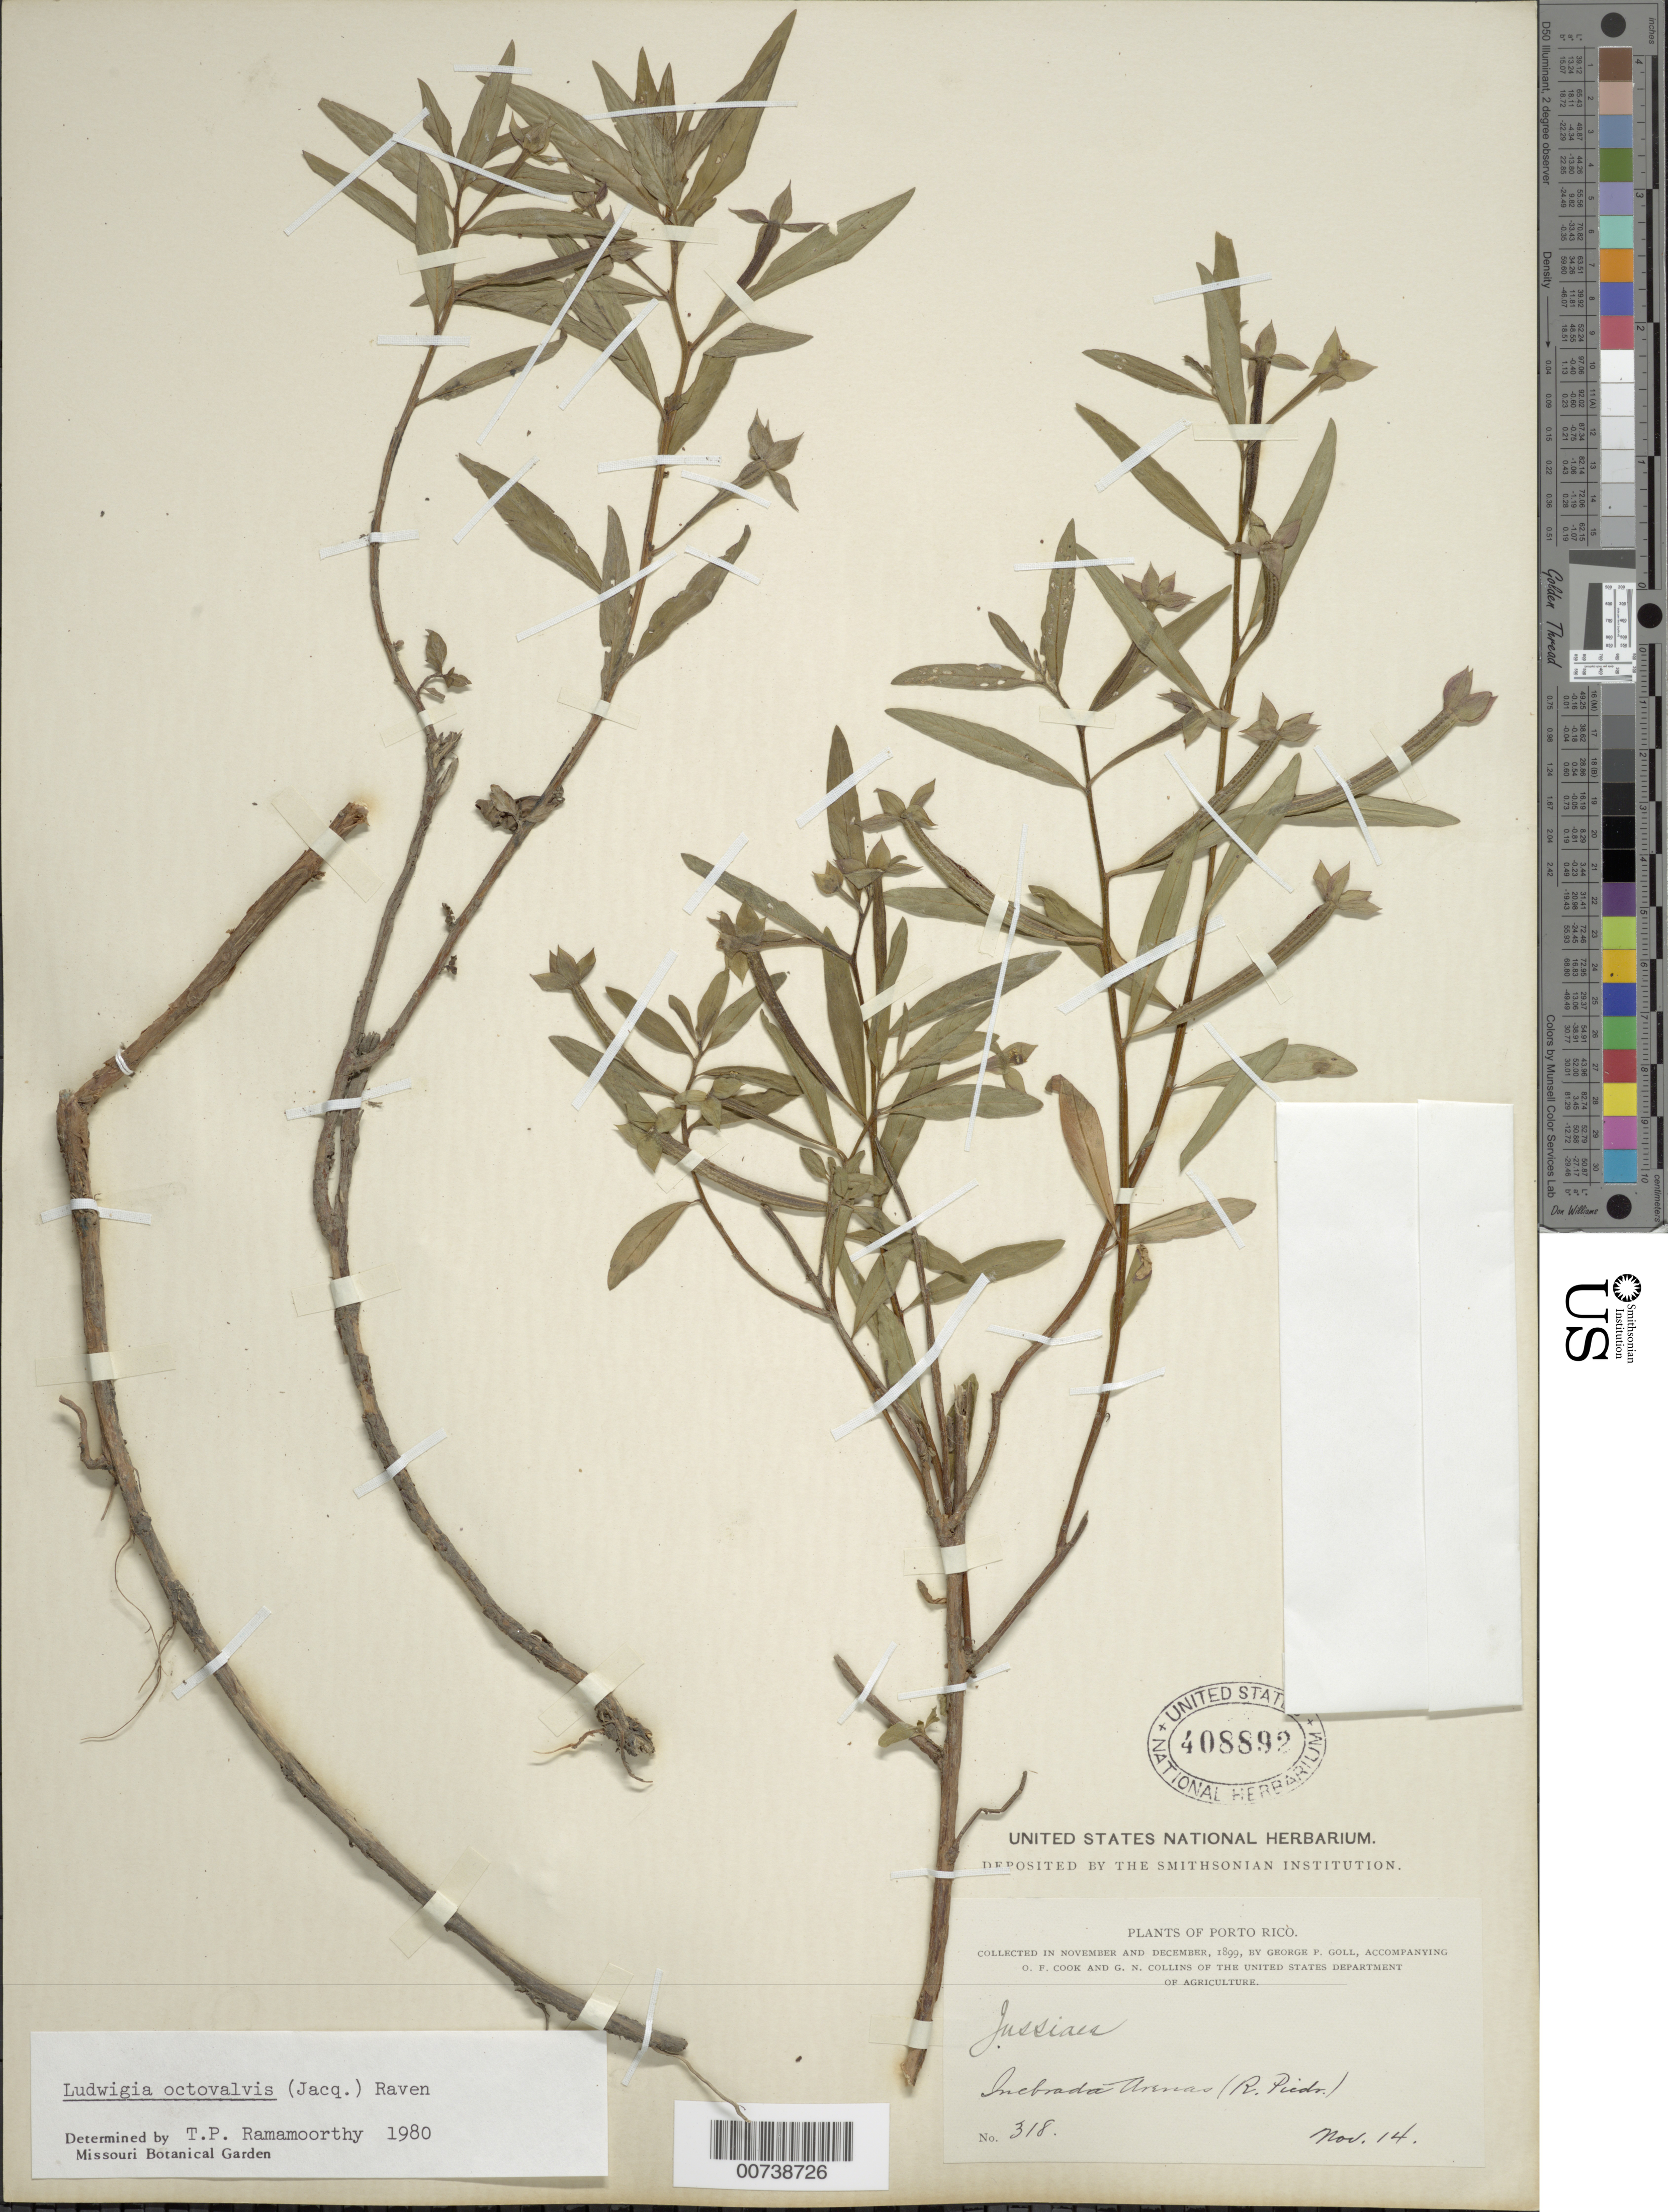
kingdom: Plantae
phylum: Tracheophyta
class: Magnoliopsida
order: Myrtales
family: Onagraceae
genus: Ludwigia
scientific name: Ludwigia octovalvis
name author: (Jacq.) P.H. Raven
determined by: Ramamoorthy, T. P.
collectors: G. Goll, O. F. Cook & G. N. Collins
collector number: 318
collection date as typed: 14 Nov 1899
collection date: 1899-11-14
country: Puerto Rico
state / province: San Juan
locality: Quebrada Arenas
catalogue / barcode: US 408892